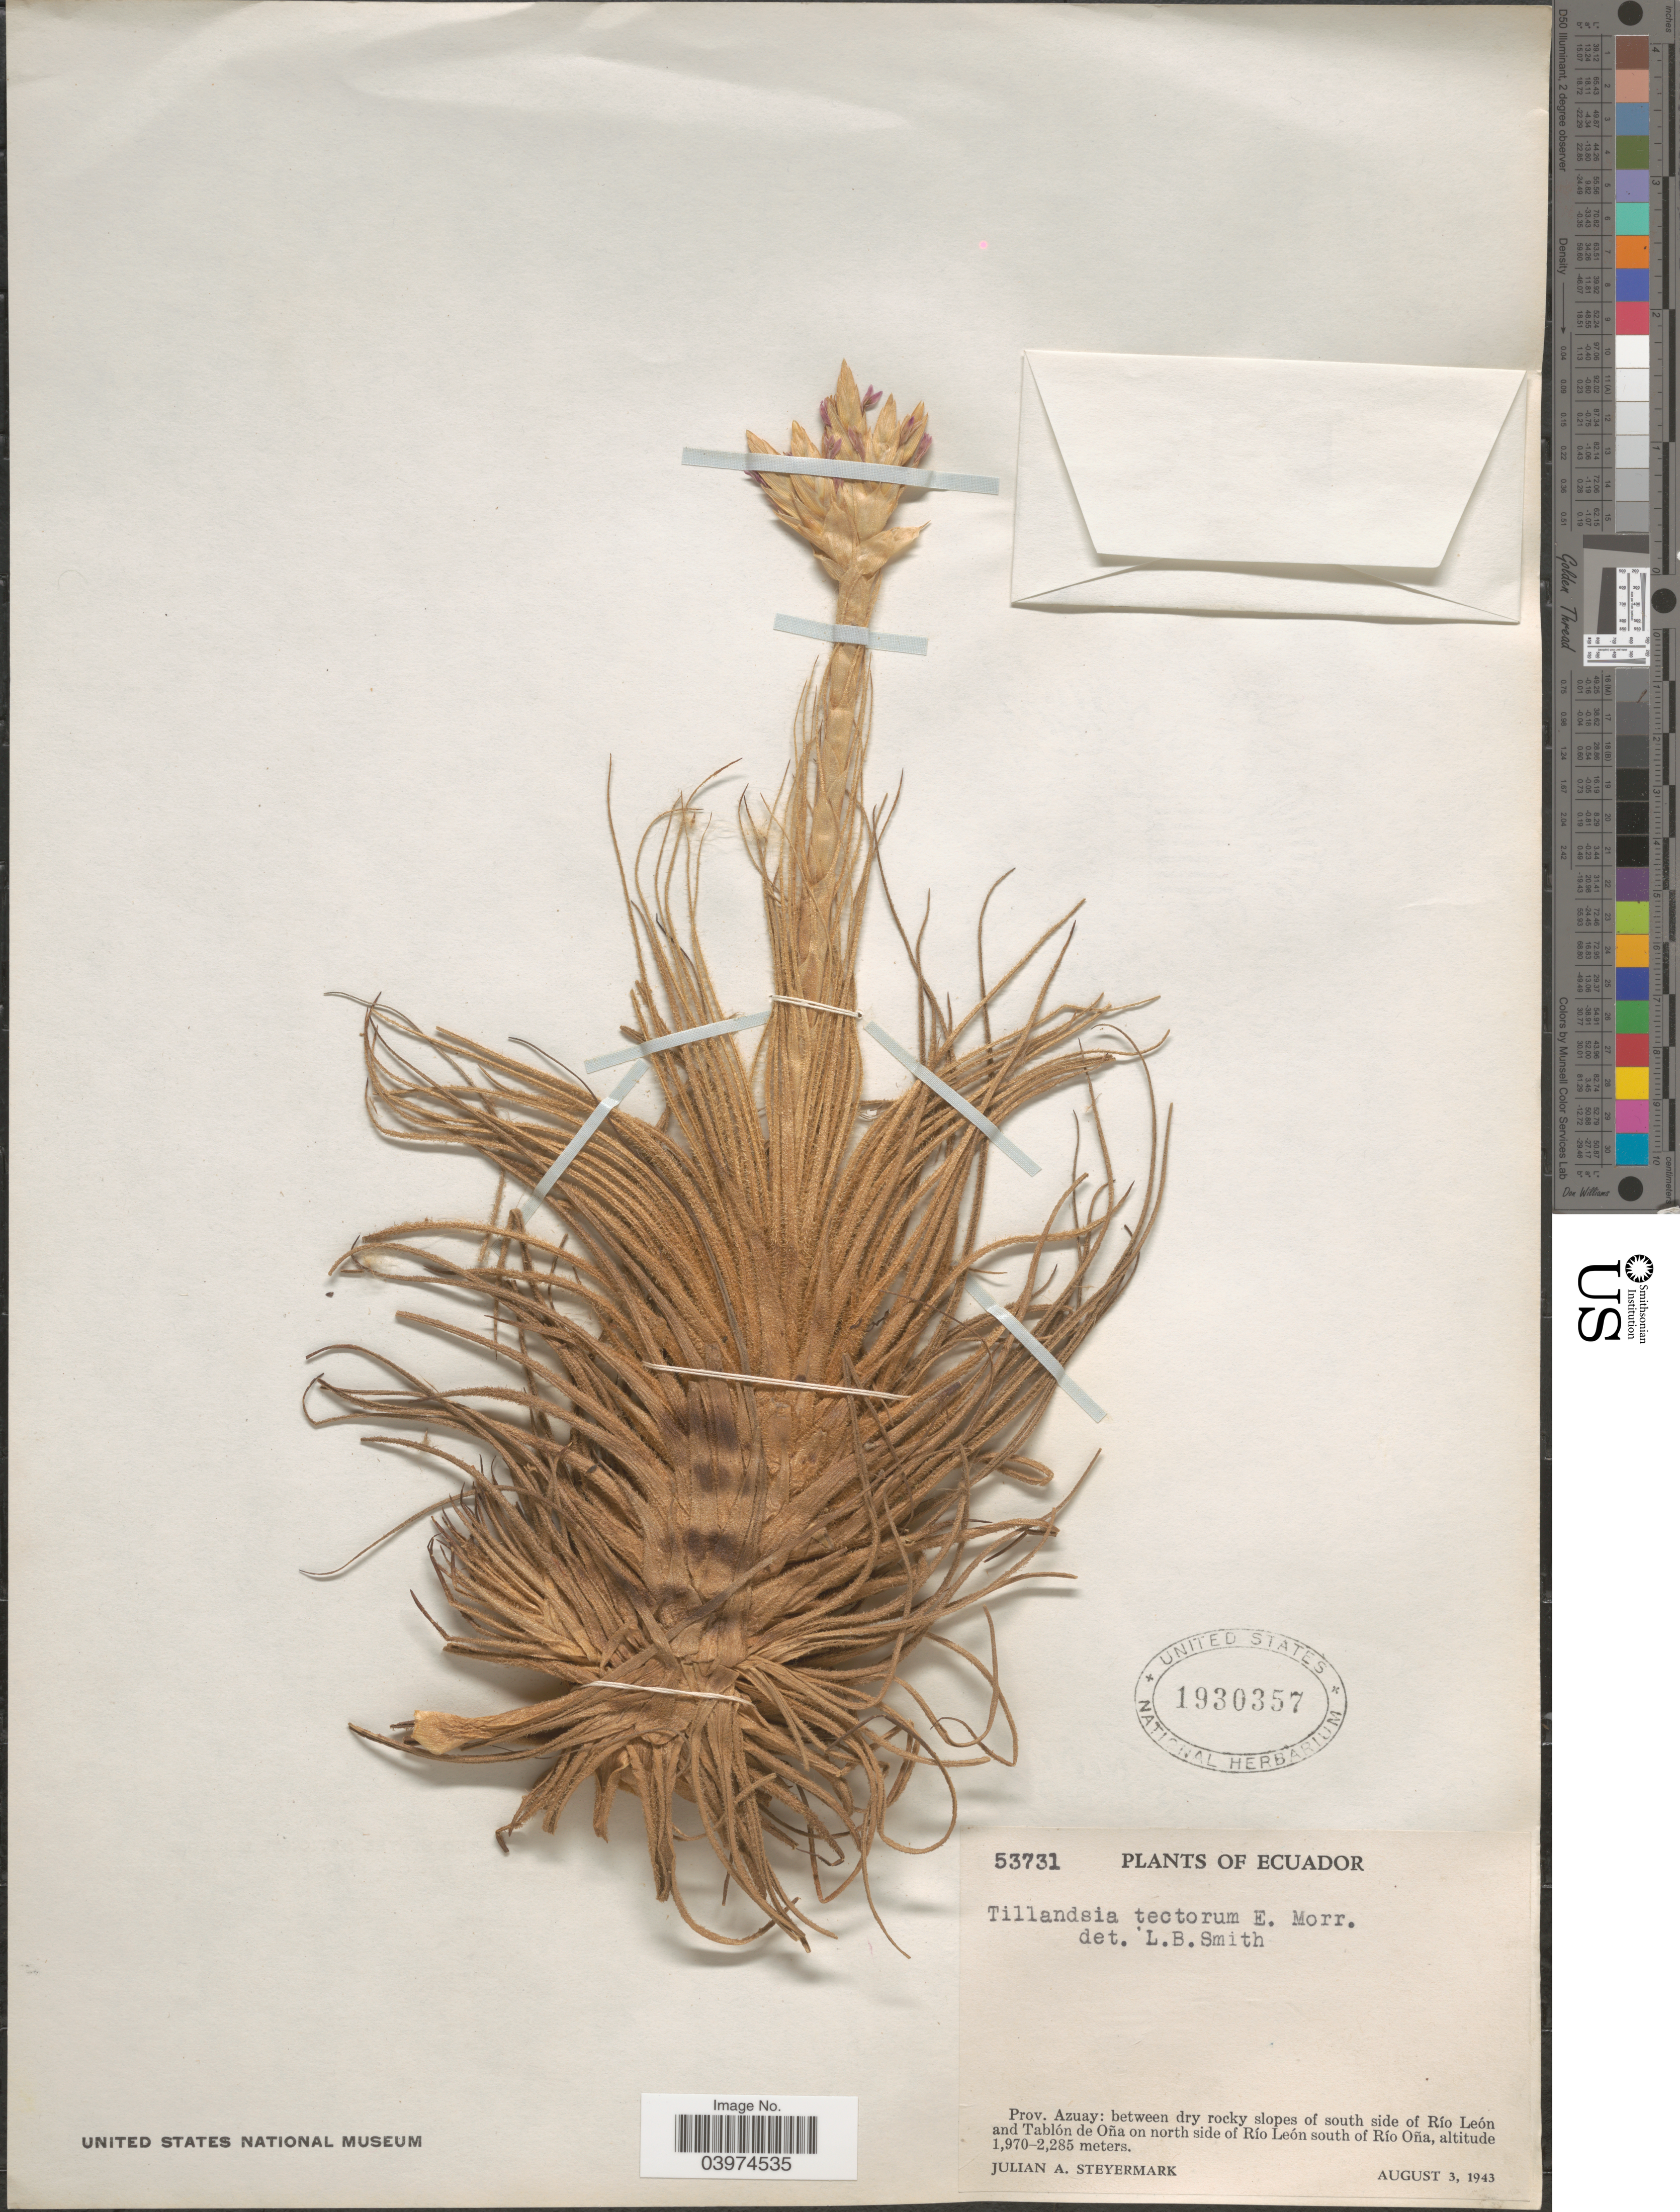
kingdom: Plantae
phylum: Tracheophyta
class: Liliopsida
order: Poales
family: Bromeliaceae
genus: Tillandsia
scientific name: Tillandsia tectorum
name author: É. Morren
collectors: J. Steyermark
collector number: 53731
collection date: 1943-08-03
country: Ecuador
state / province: Azuay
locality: Between dry rocky slopes of south side of Río León and Tablón de Oña on north side of Río León south of Río Oña.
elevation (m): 1970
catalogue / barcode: US 1930357